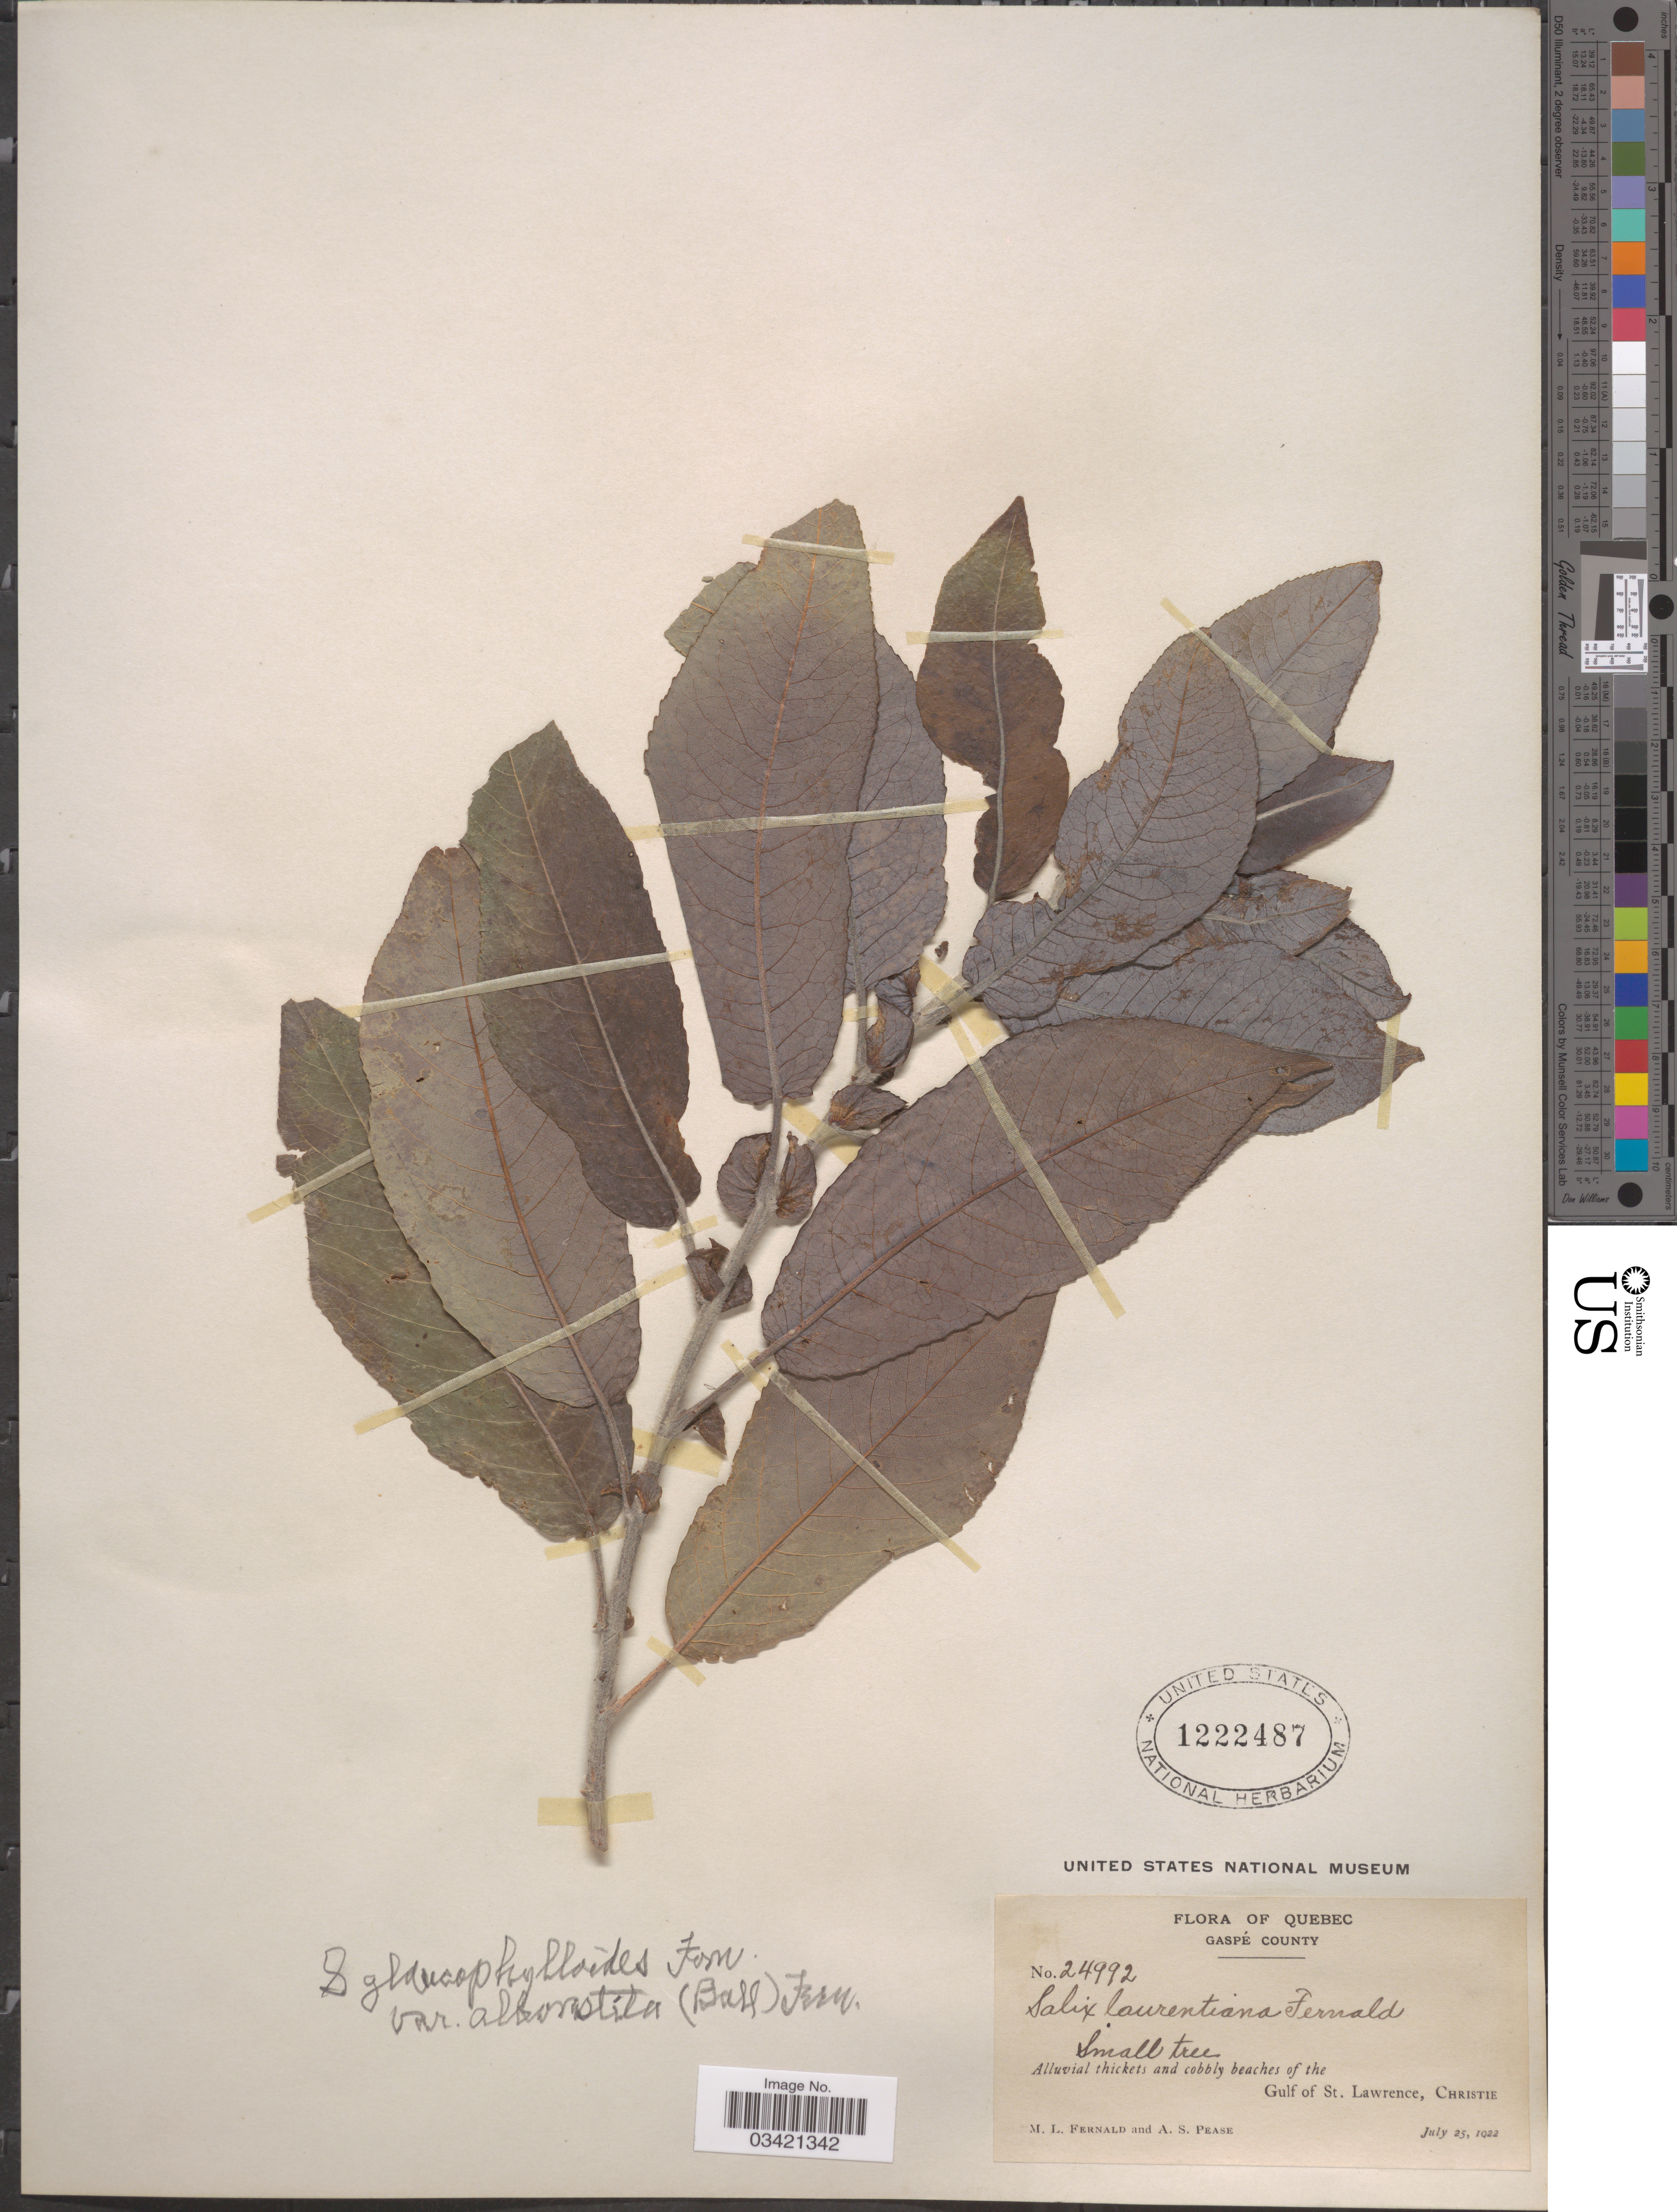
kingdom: Plantae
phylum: Tracheophyta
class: Magnoliopsida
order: Malpighiales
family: Salicaceae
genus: Salix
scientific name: Salix glaucophylloides var. albovestita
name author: (C.R. Ball) Fernald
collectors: M. L. Fernald & A. S. Pease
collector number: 24992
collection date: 1922-07-25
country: Canada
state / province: Quebec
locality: Gaspé County. Alluvial thickets and cobbly beaches of the Gulf of St. Lawrence, Christie.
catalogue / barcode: US 1222487